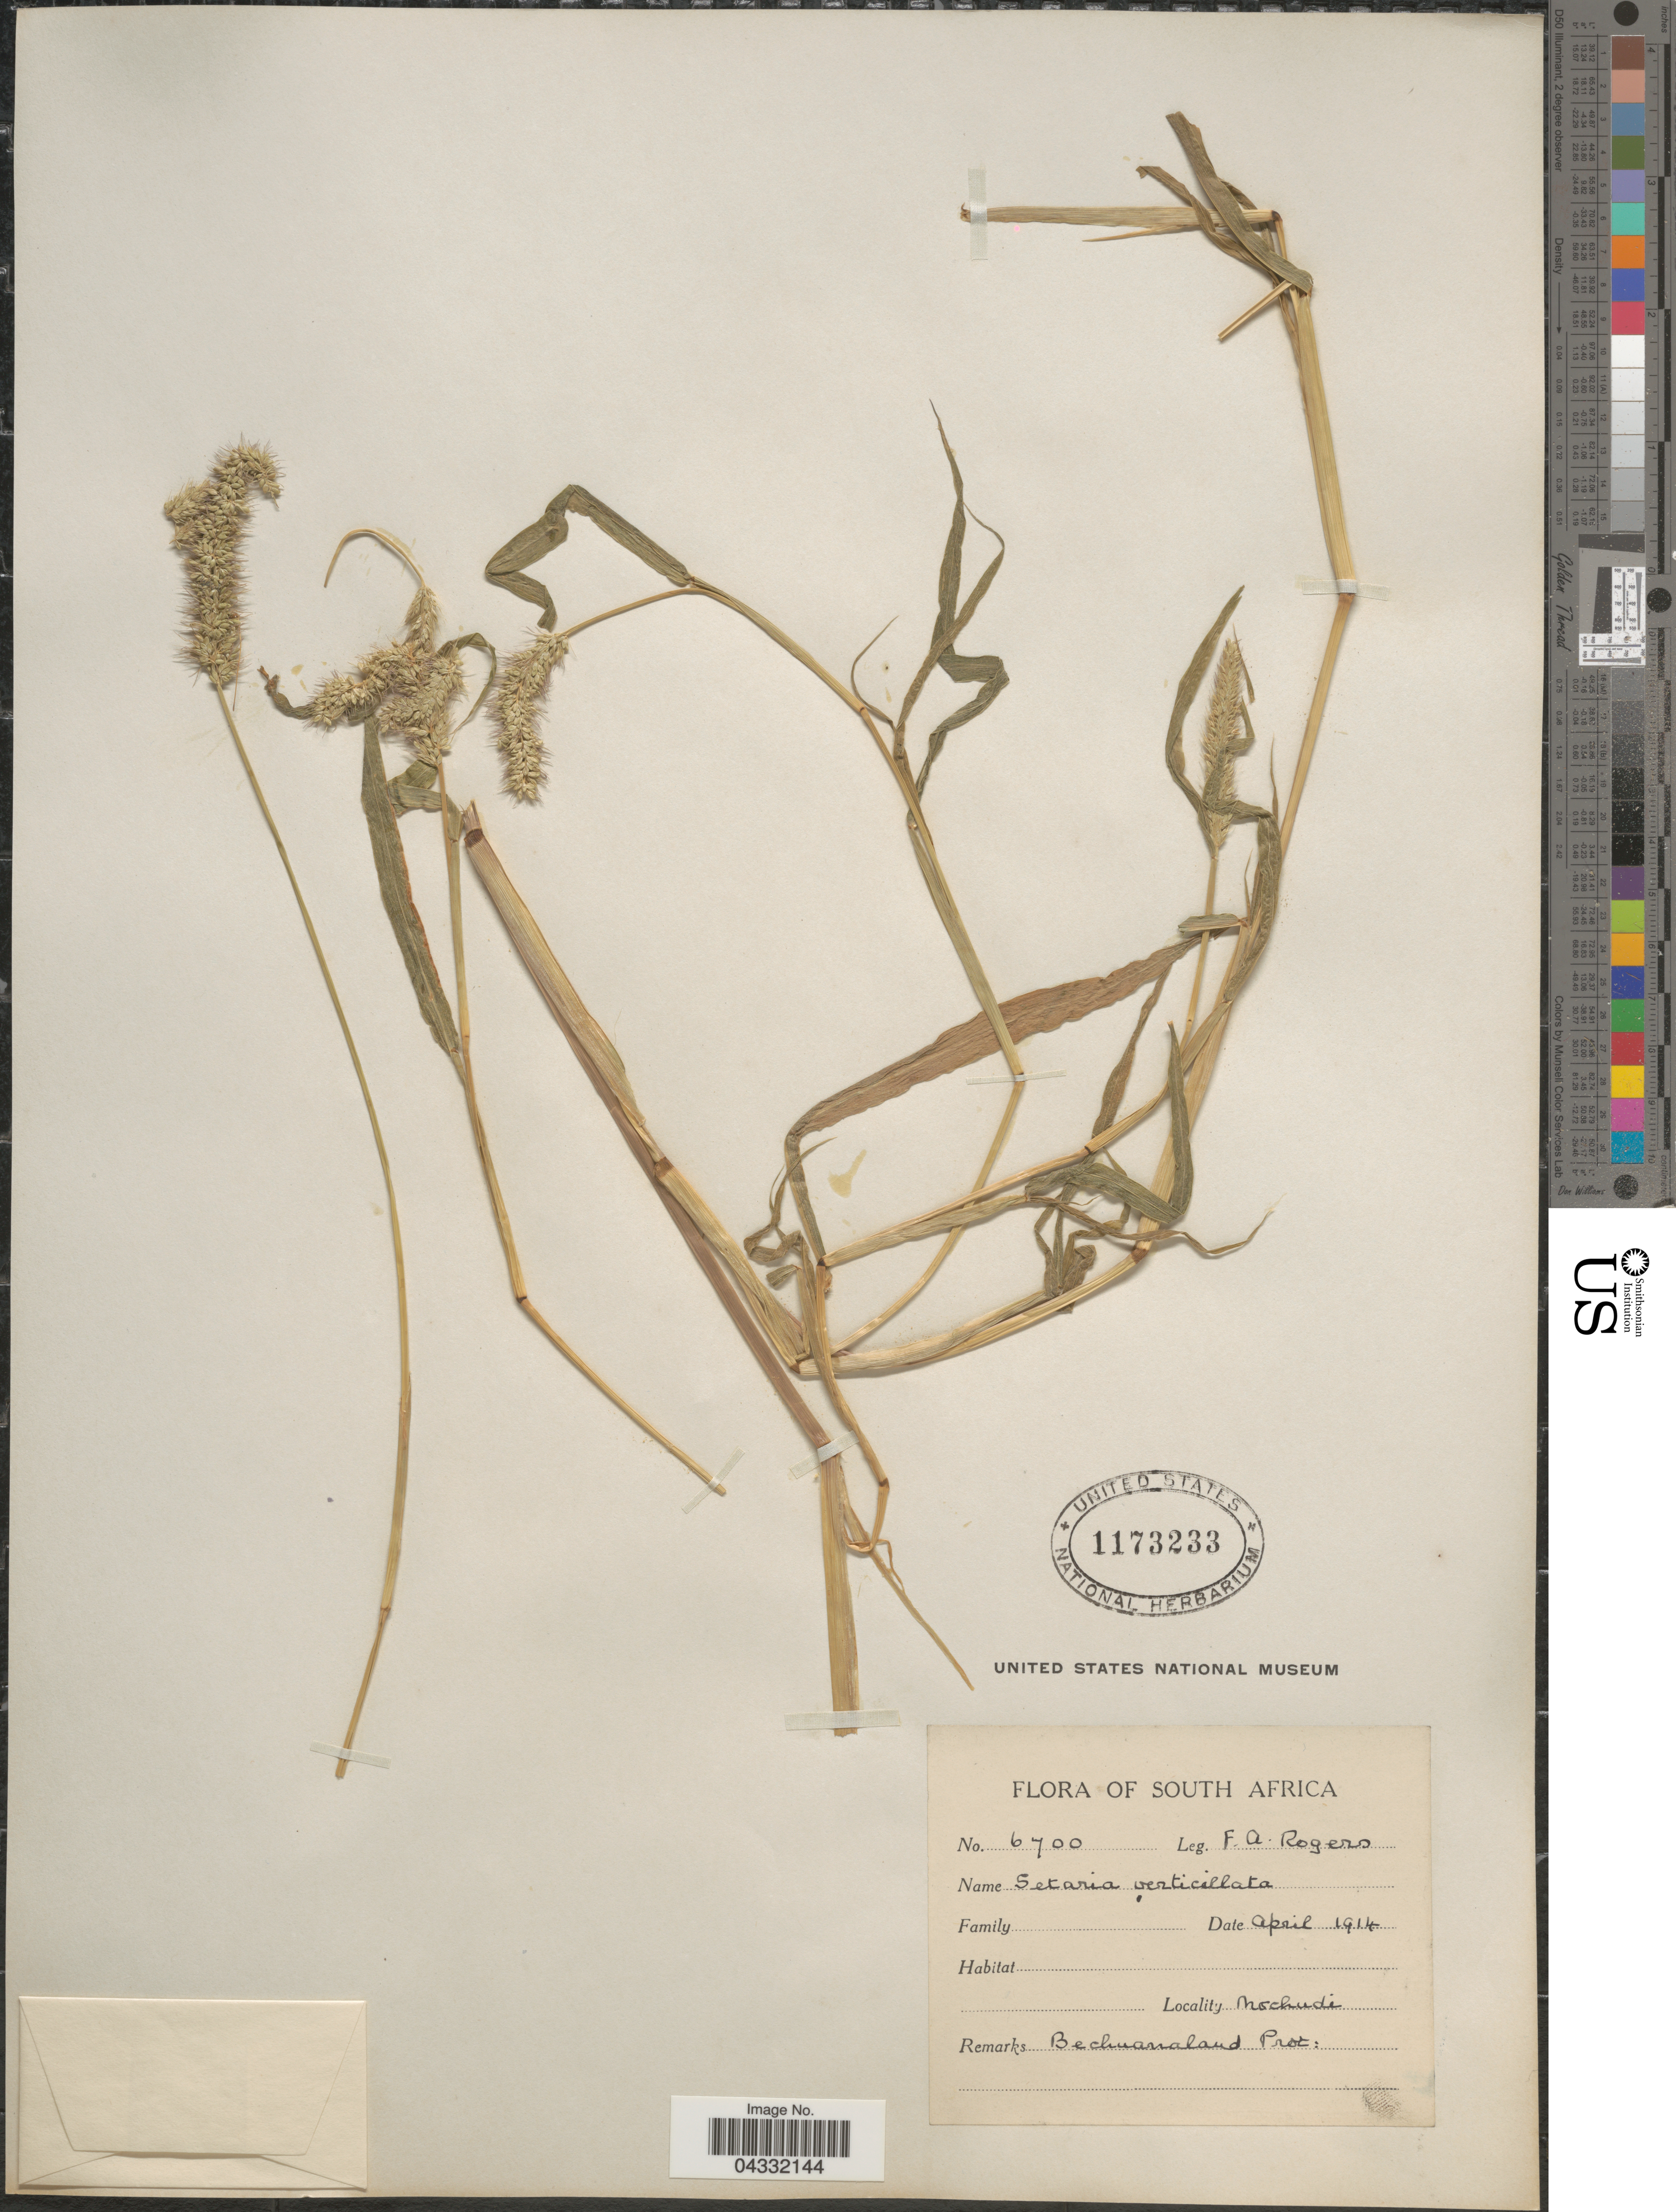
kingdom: Plantae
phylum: Tracheophyta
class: Liliopsida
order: Poales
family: Poaceae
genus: Setaria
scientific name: Setaria verticillata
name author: (L.) P. Beauv.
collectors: F. A. Rogers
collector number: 6700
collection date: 1914-04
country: South Africa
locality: Mochudi. Bechuanaland Prot.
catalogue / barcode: US 1173233